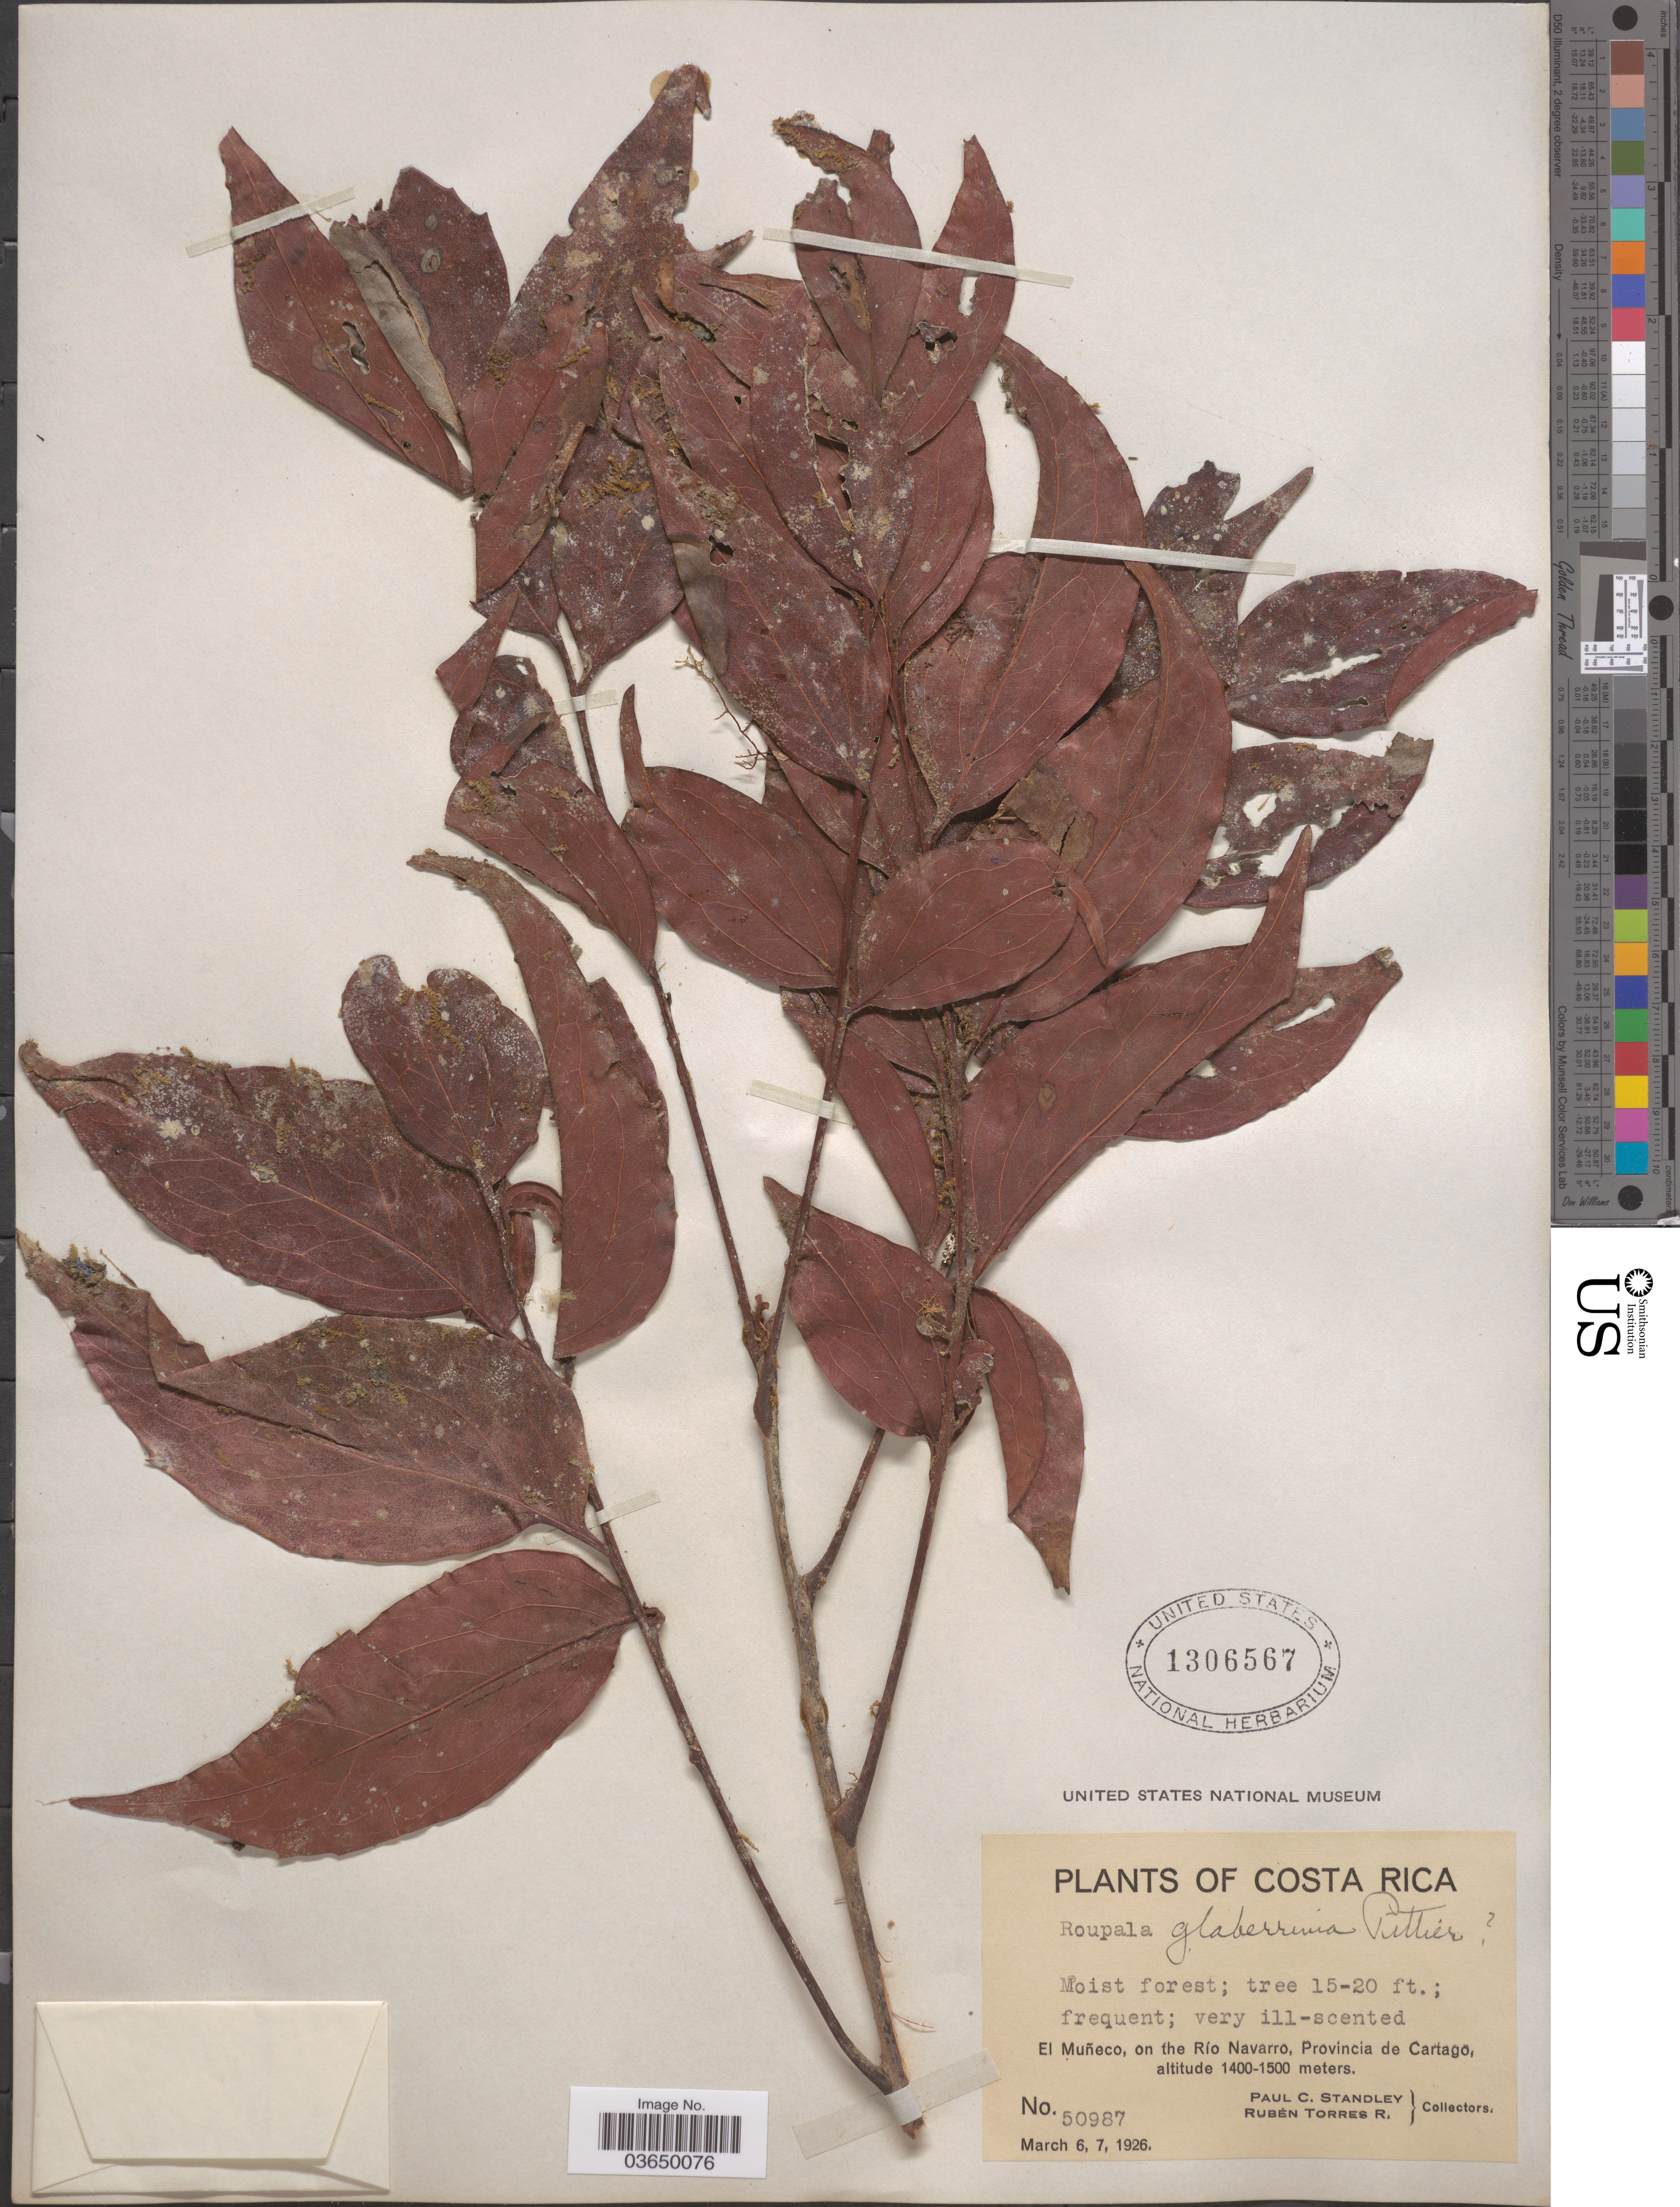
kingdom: Plantae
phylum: Tracheophyta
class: Magnoliopsida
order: Proteales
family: Proteaceae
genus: Roupala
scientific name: Roupala glaberrima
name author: Pittier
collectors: P. C. Standley & R. Torres Rojas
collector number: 50987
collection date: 1926-03-06/1926-03-07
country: Costa Rica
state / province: Cartago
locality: El Muñeco, on the Río Navarro.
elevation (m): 1400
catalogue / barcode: US 1306567